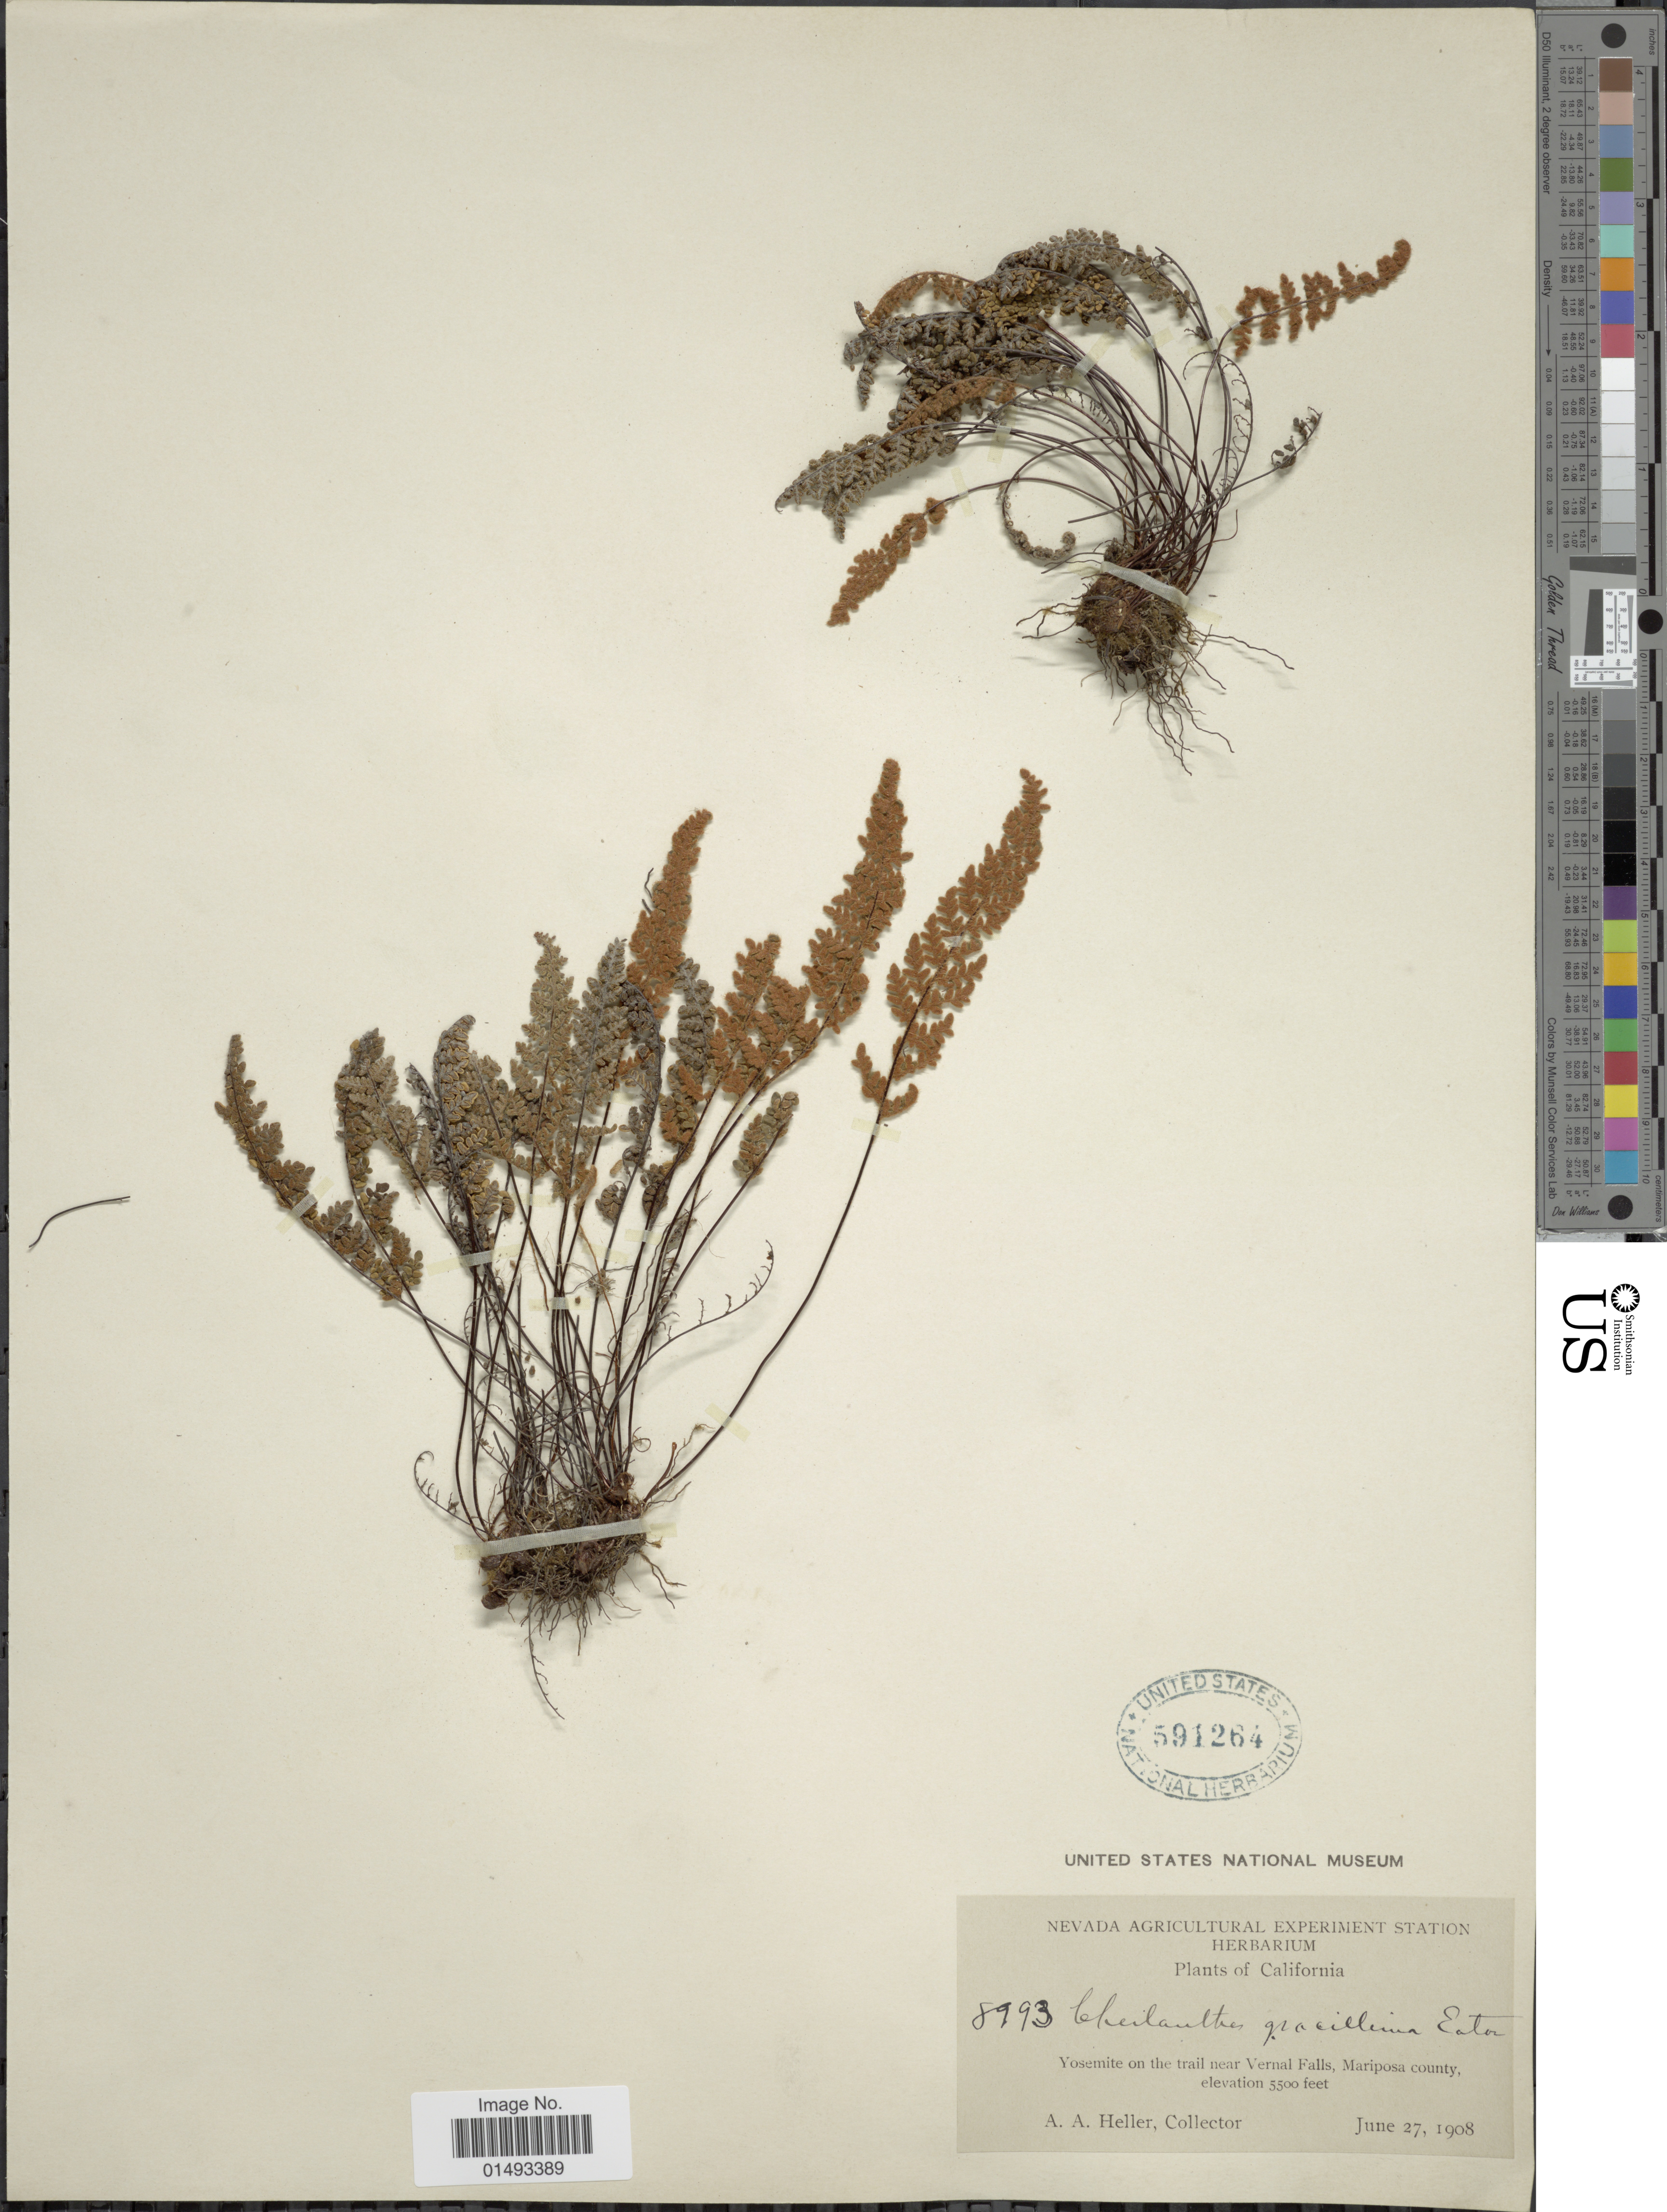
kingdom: Plantae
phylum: Tracheophyta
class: Polypodiopsida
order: Polypodiales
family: Pteridaceae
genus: Myriopteris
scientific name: Myriopteris gracillima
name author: (D.C. Eaton) J. Sm.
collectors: A. A. Heller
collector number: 8993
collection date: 1908-06-27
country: United States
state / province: California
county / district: Mariposa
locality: Plants of California, Yosemite on trail near Vernal Falls, Mairposa County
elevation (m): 1676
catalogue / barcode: US 591264